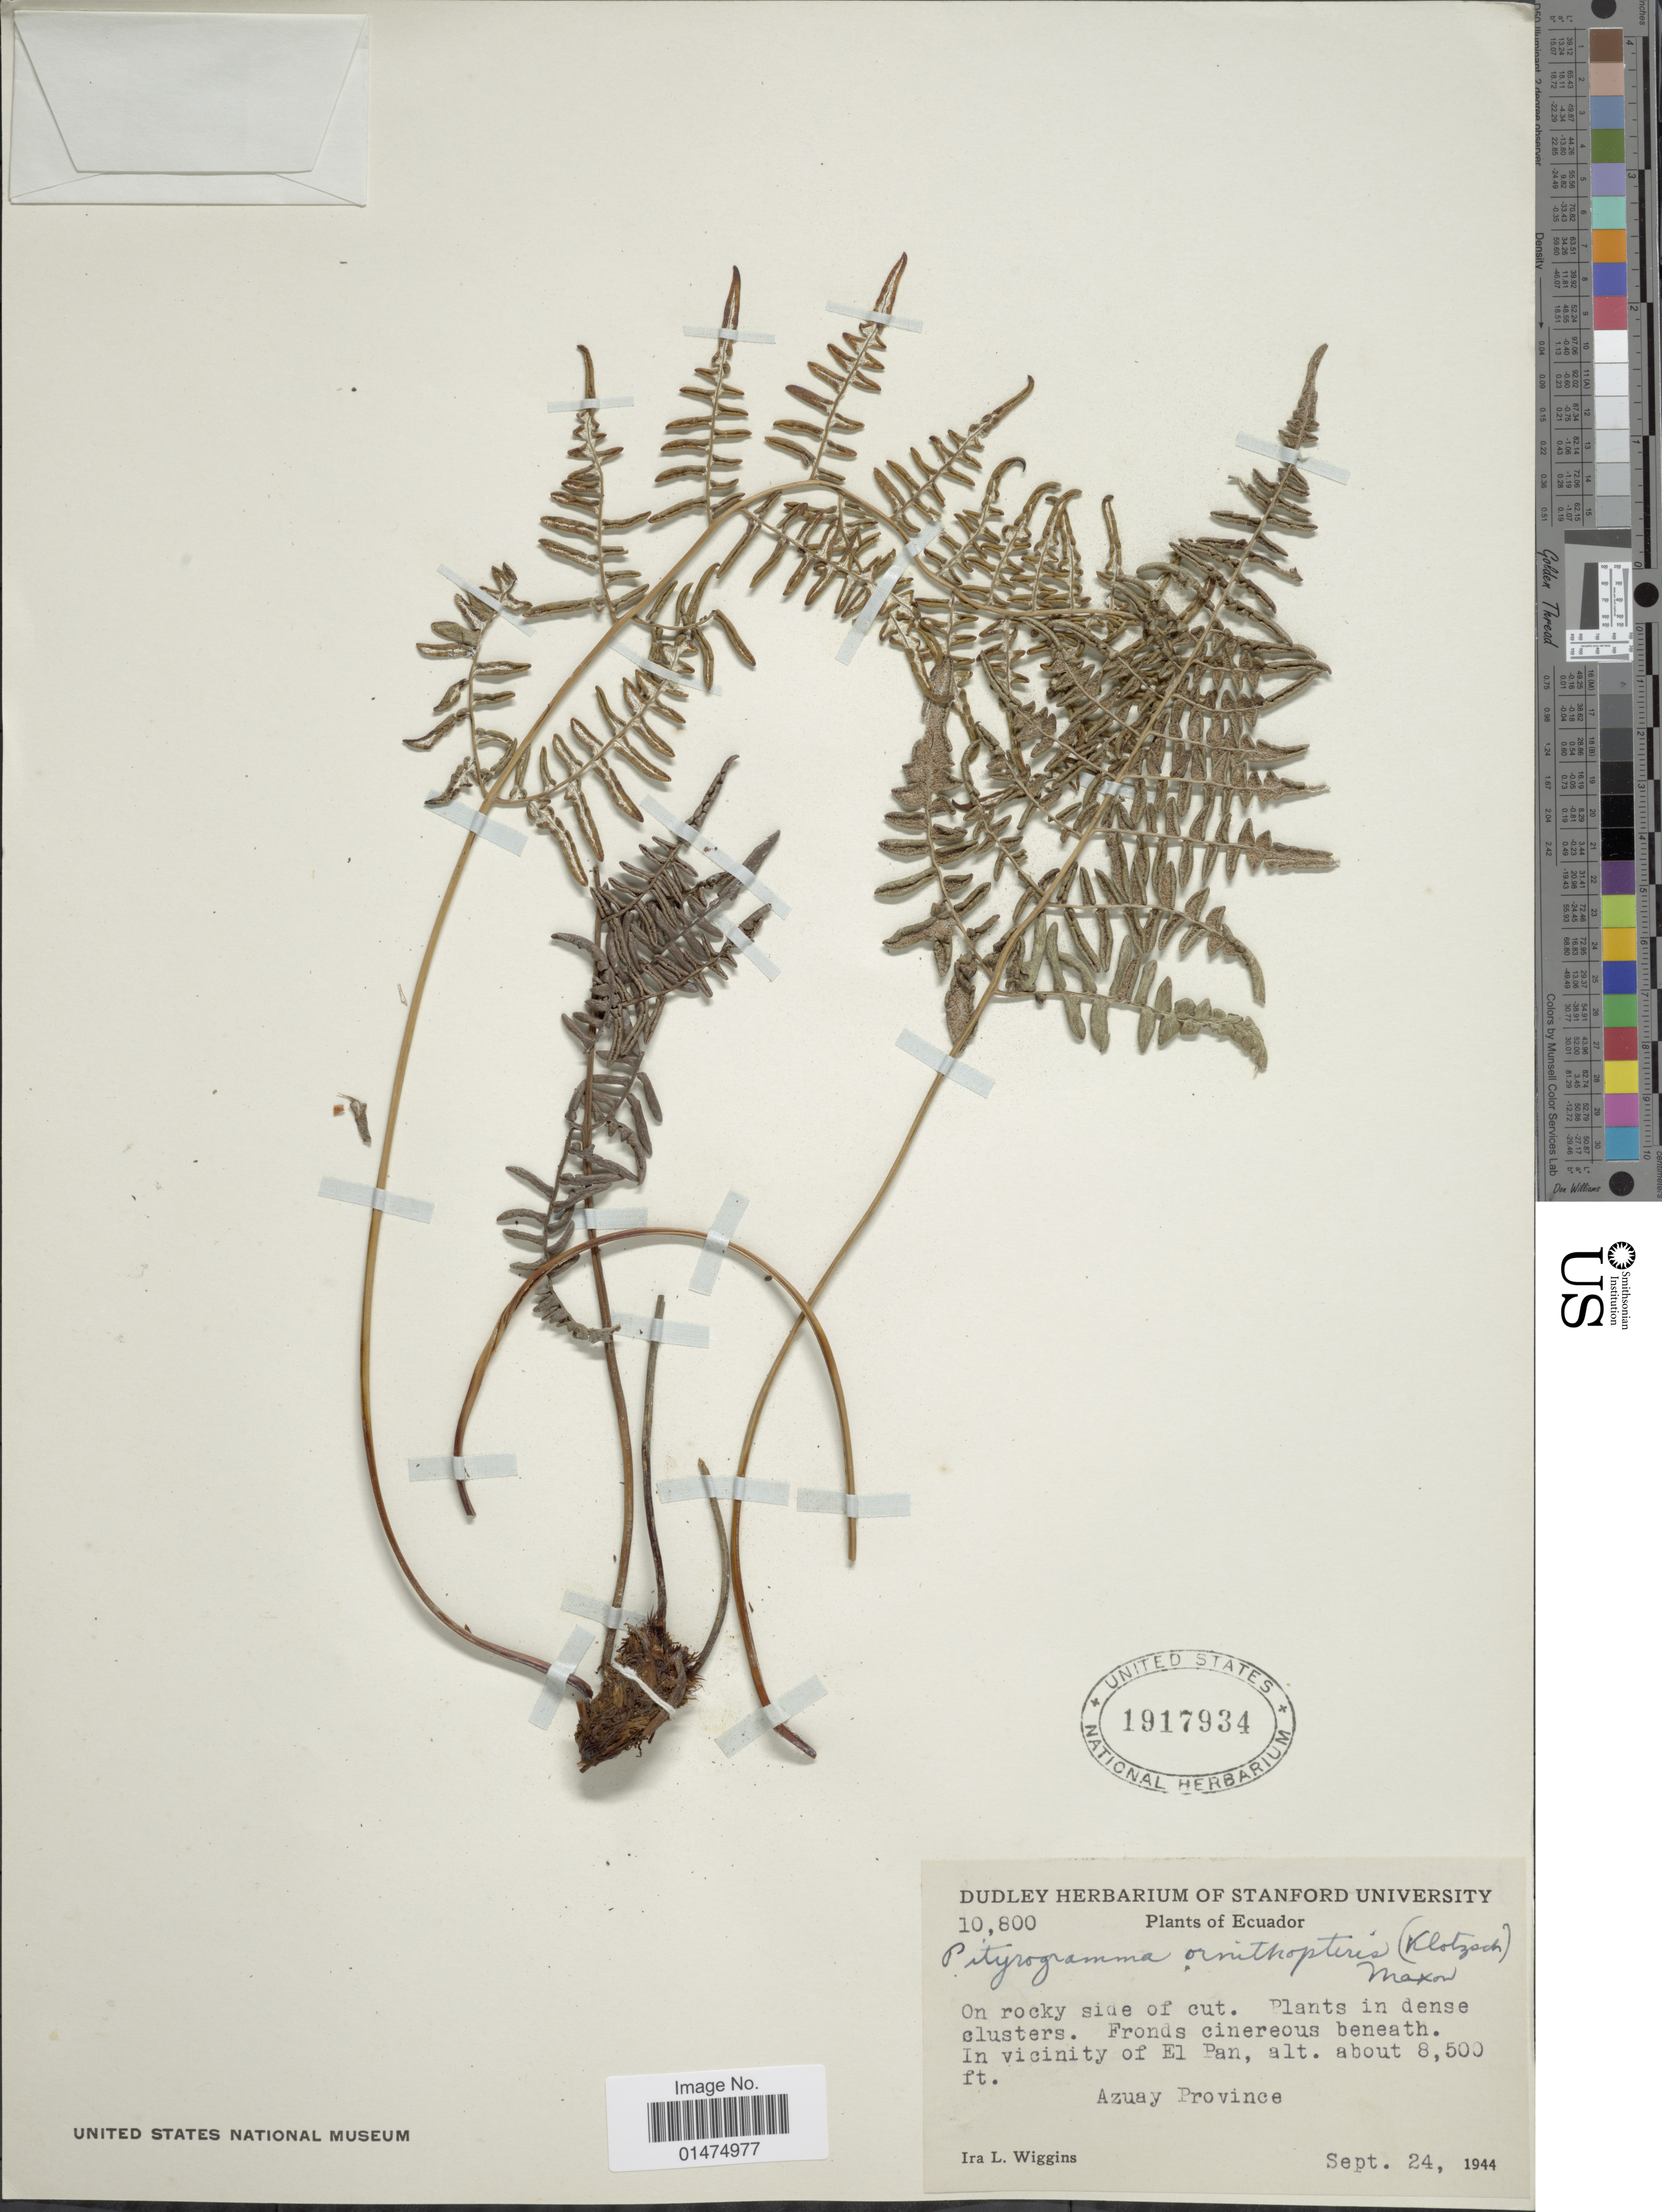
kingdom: Plantae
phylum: Tracheophyta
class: Polypodiopsida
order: Polypodiales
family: Pteridaceae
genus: Pityrogramma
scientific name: Pityrogramma chrysoconia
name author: (Desv.) Maxon ex Domin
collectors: I. L. Wiggins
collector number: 10800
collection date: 1944-09-24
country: Ecuador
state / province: Azuay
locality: Vicinity of El Pan.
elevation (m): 2591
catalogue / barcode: US 1917934